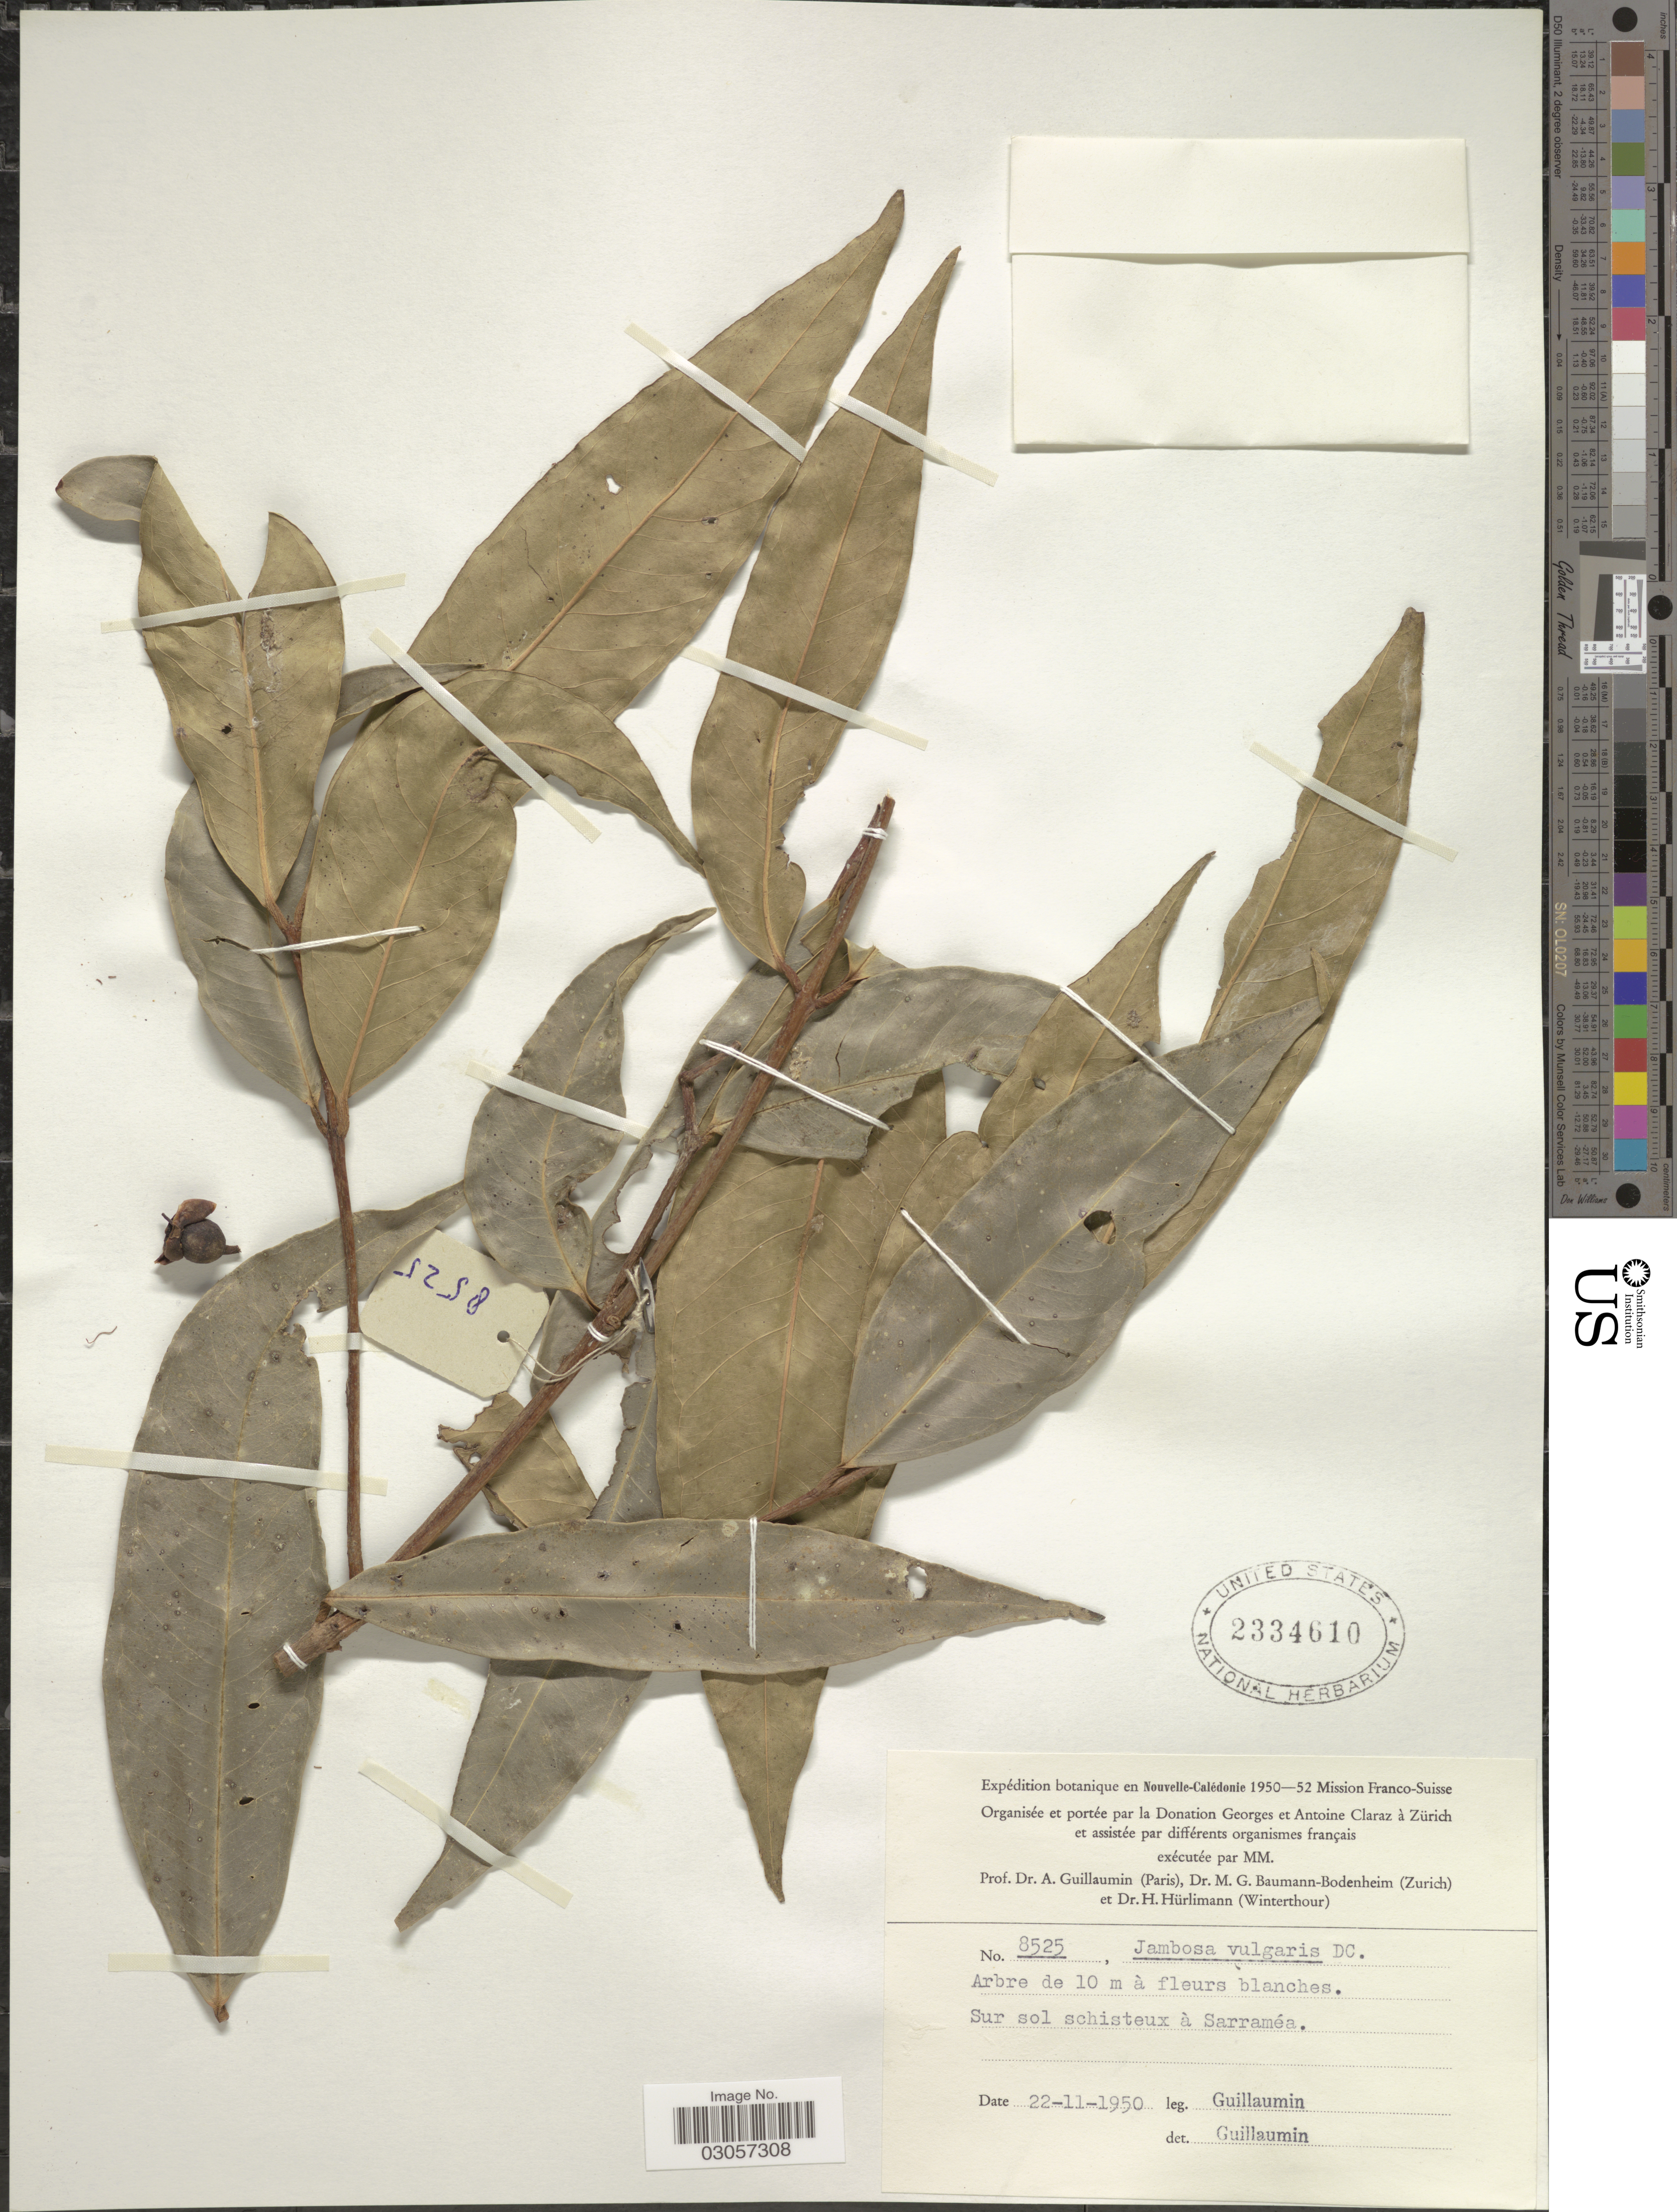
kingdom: Plantae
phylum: Tracheophyta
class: Magnoliopsida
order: Myrtales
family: Myrtaceae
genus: Syzygium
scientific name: Syzygium jambos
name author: (L.) Alston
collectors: A. Guillaumin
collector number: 8525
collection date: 1950-11-22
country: New Caledonia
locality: Nouvelle-Calédonie, Sur sol schisteux á Sarraméa.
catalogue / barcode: US 2334610